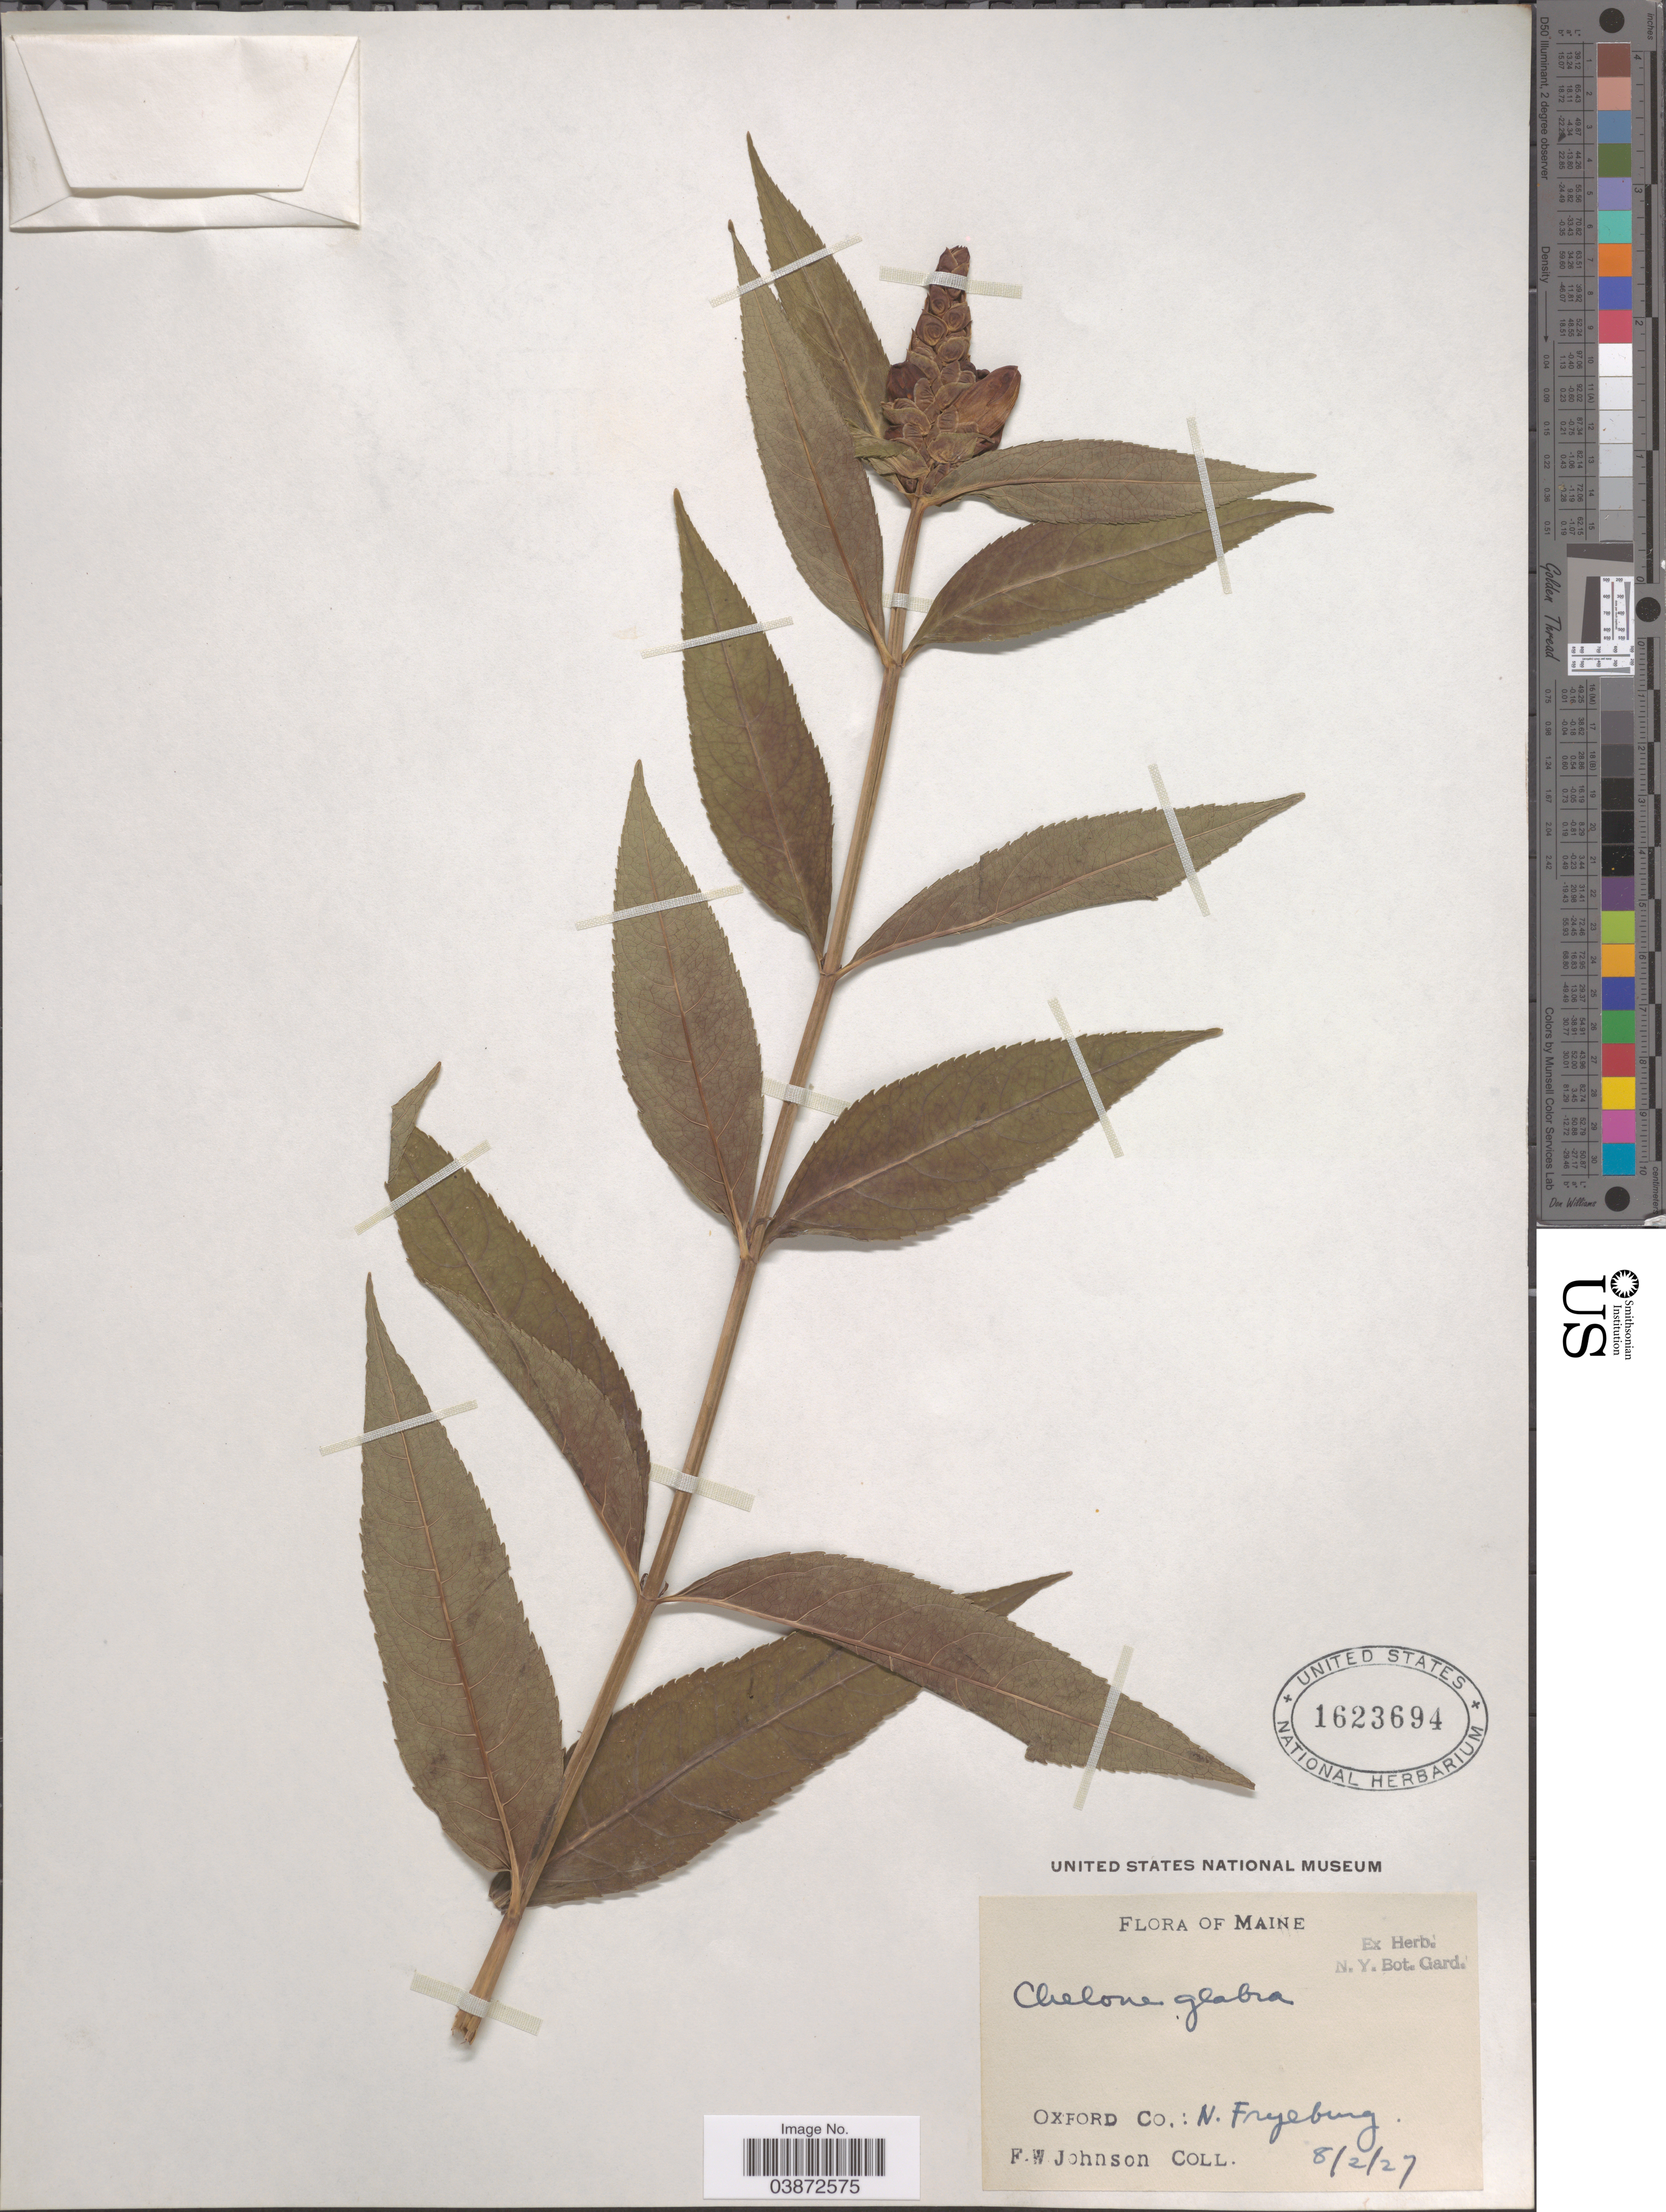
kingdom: Plantae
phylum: Tracheophyta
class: Magnoliopsida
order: Lamiales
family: Plantaginaceae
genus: Chelone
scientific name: Chelone glabra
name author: L.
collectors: F. W. Johnson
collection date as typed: Transcribed d/m/y: 2/8/27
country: United States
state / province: Maine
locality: Oxford Co.: N. Fryeburg.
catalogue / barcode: US 1623694